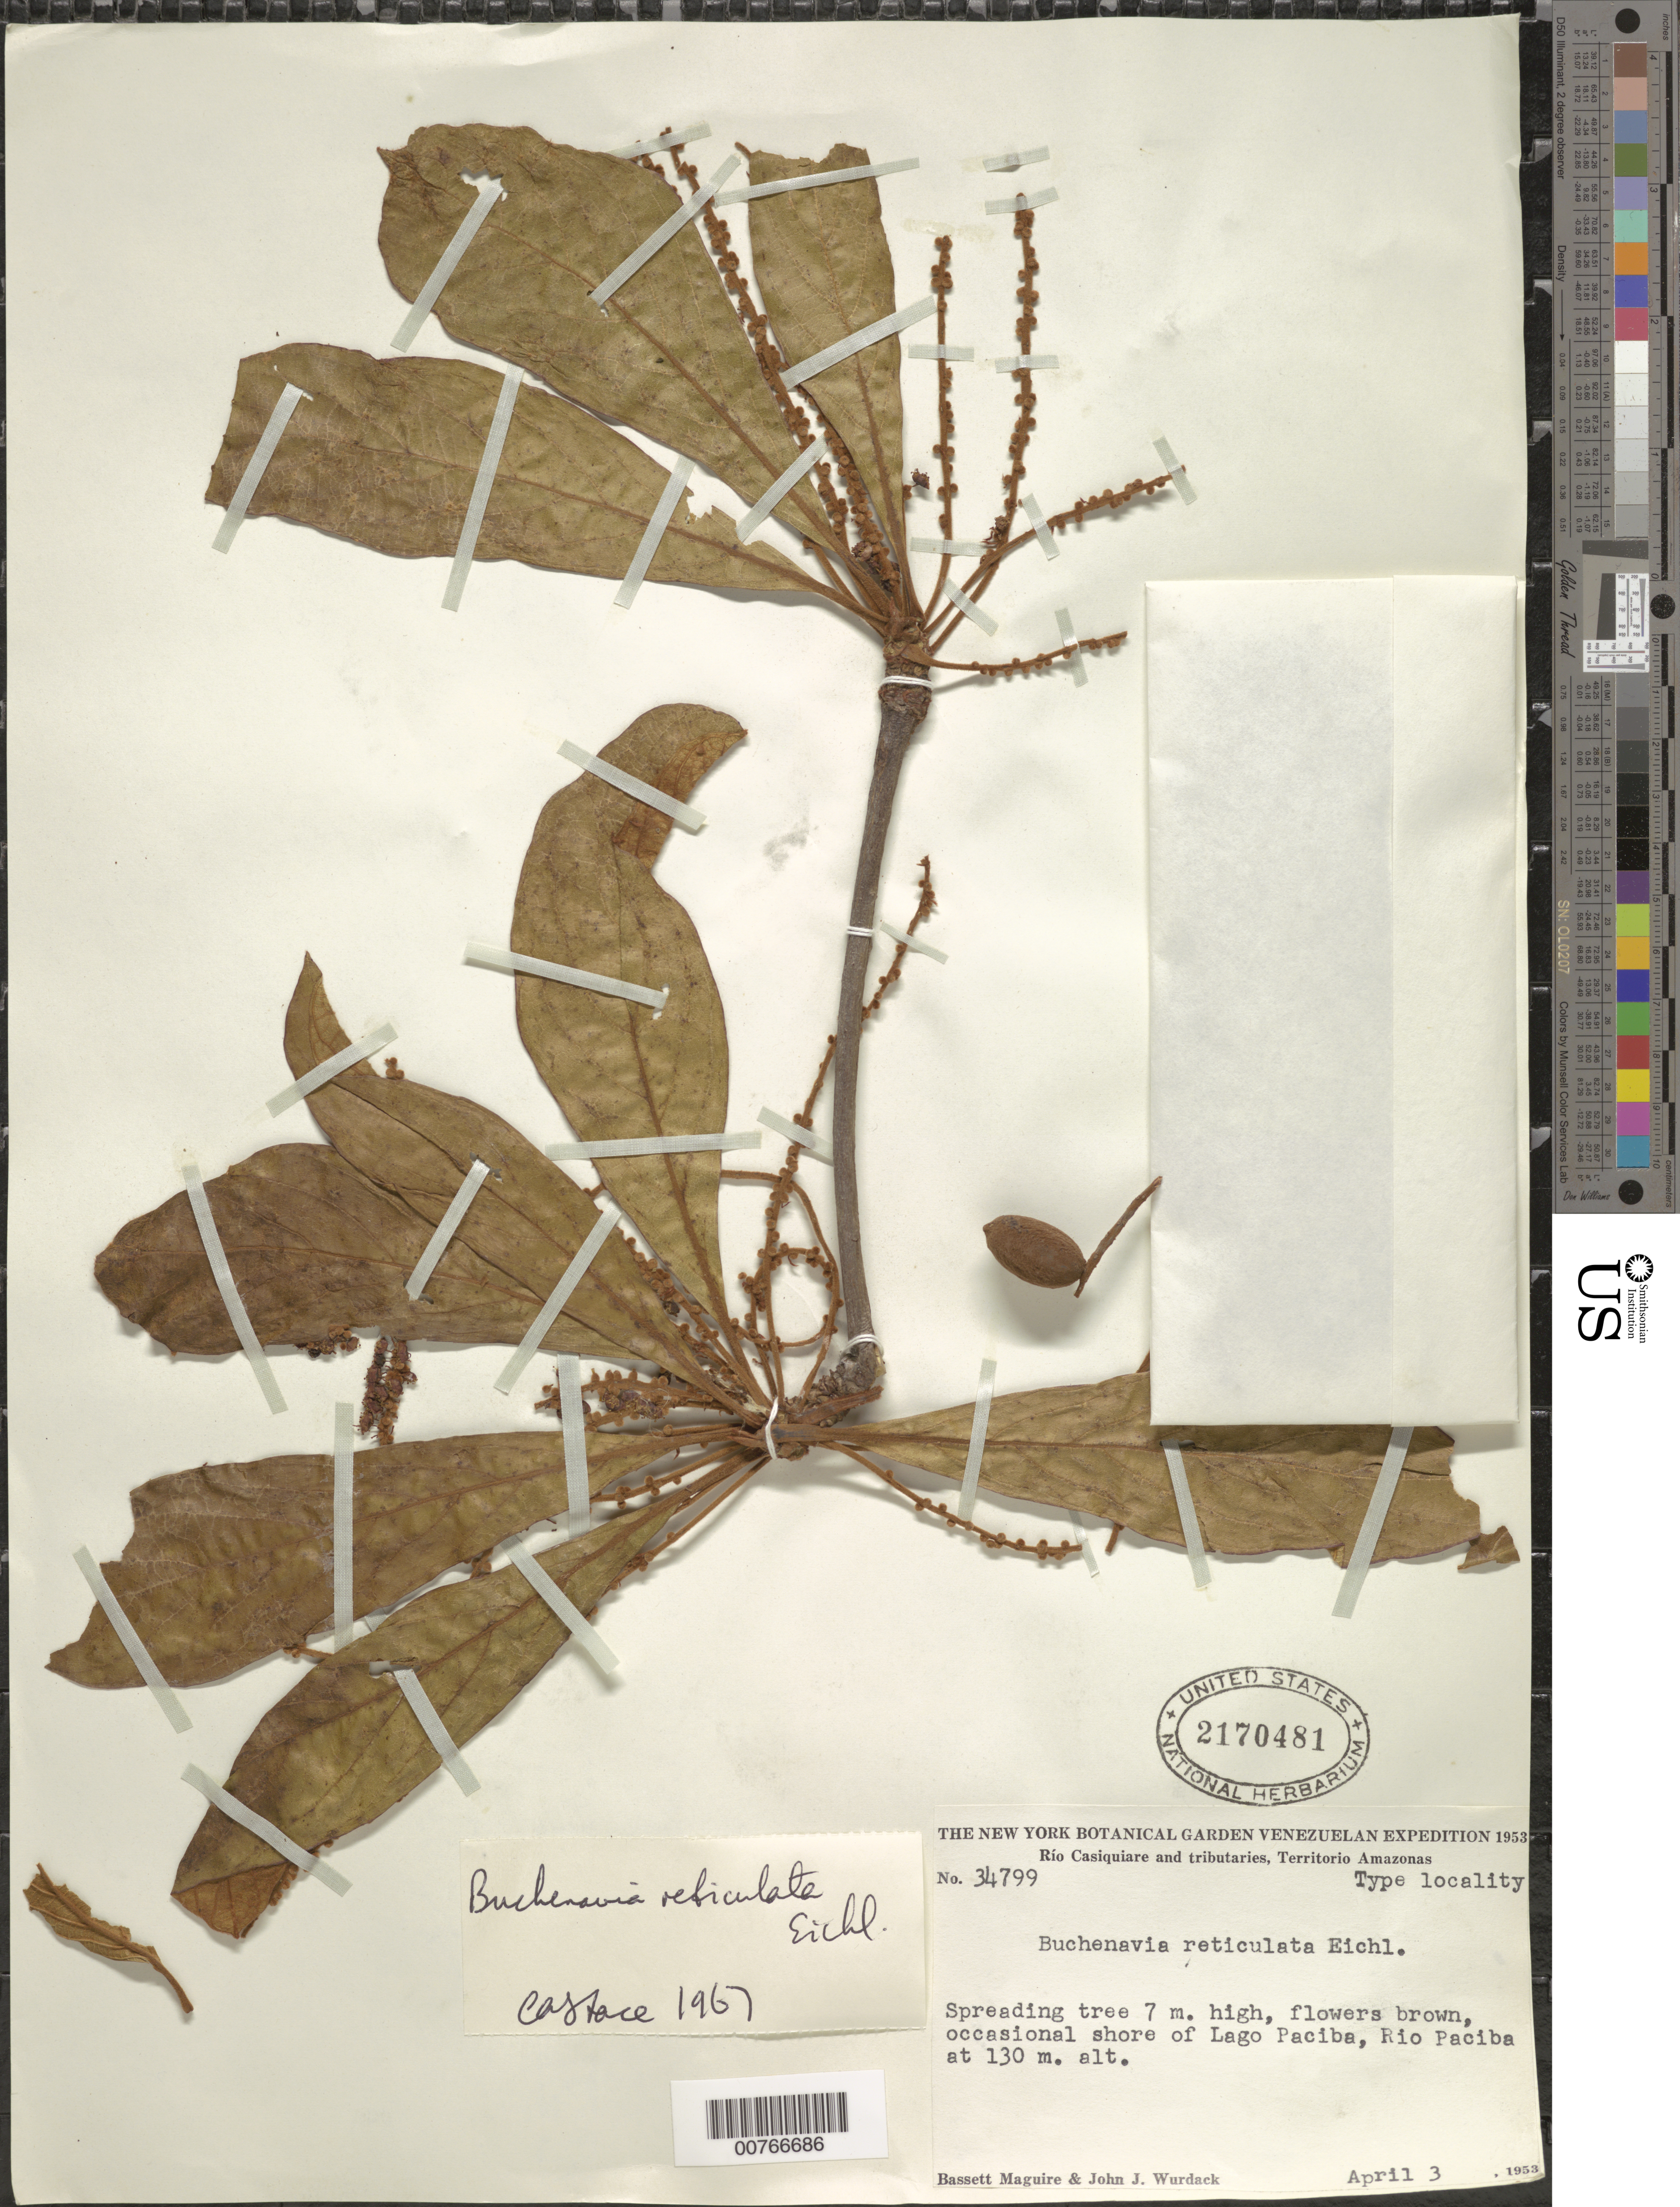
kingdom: Plantae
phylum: Tracheophyta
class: Magnoliopsida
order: Myrtales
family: Combretaceae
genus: Terminalia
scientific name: Terminalia pulcherrima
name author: (Exell & Stace) Gere & Boatwr.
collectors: B. Maguire & J. J. Wurdack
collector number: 34799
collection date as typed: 3-Apr-53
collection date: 1953-04-03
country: Venezuela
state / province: Amazonas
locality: Río Casiquiare, Lago Paciba, Río Paciba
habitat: Shore of lake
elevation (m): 130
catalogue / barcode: US 2170481